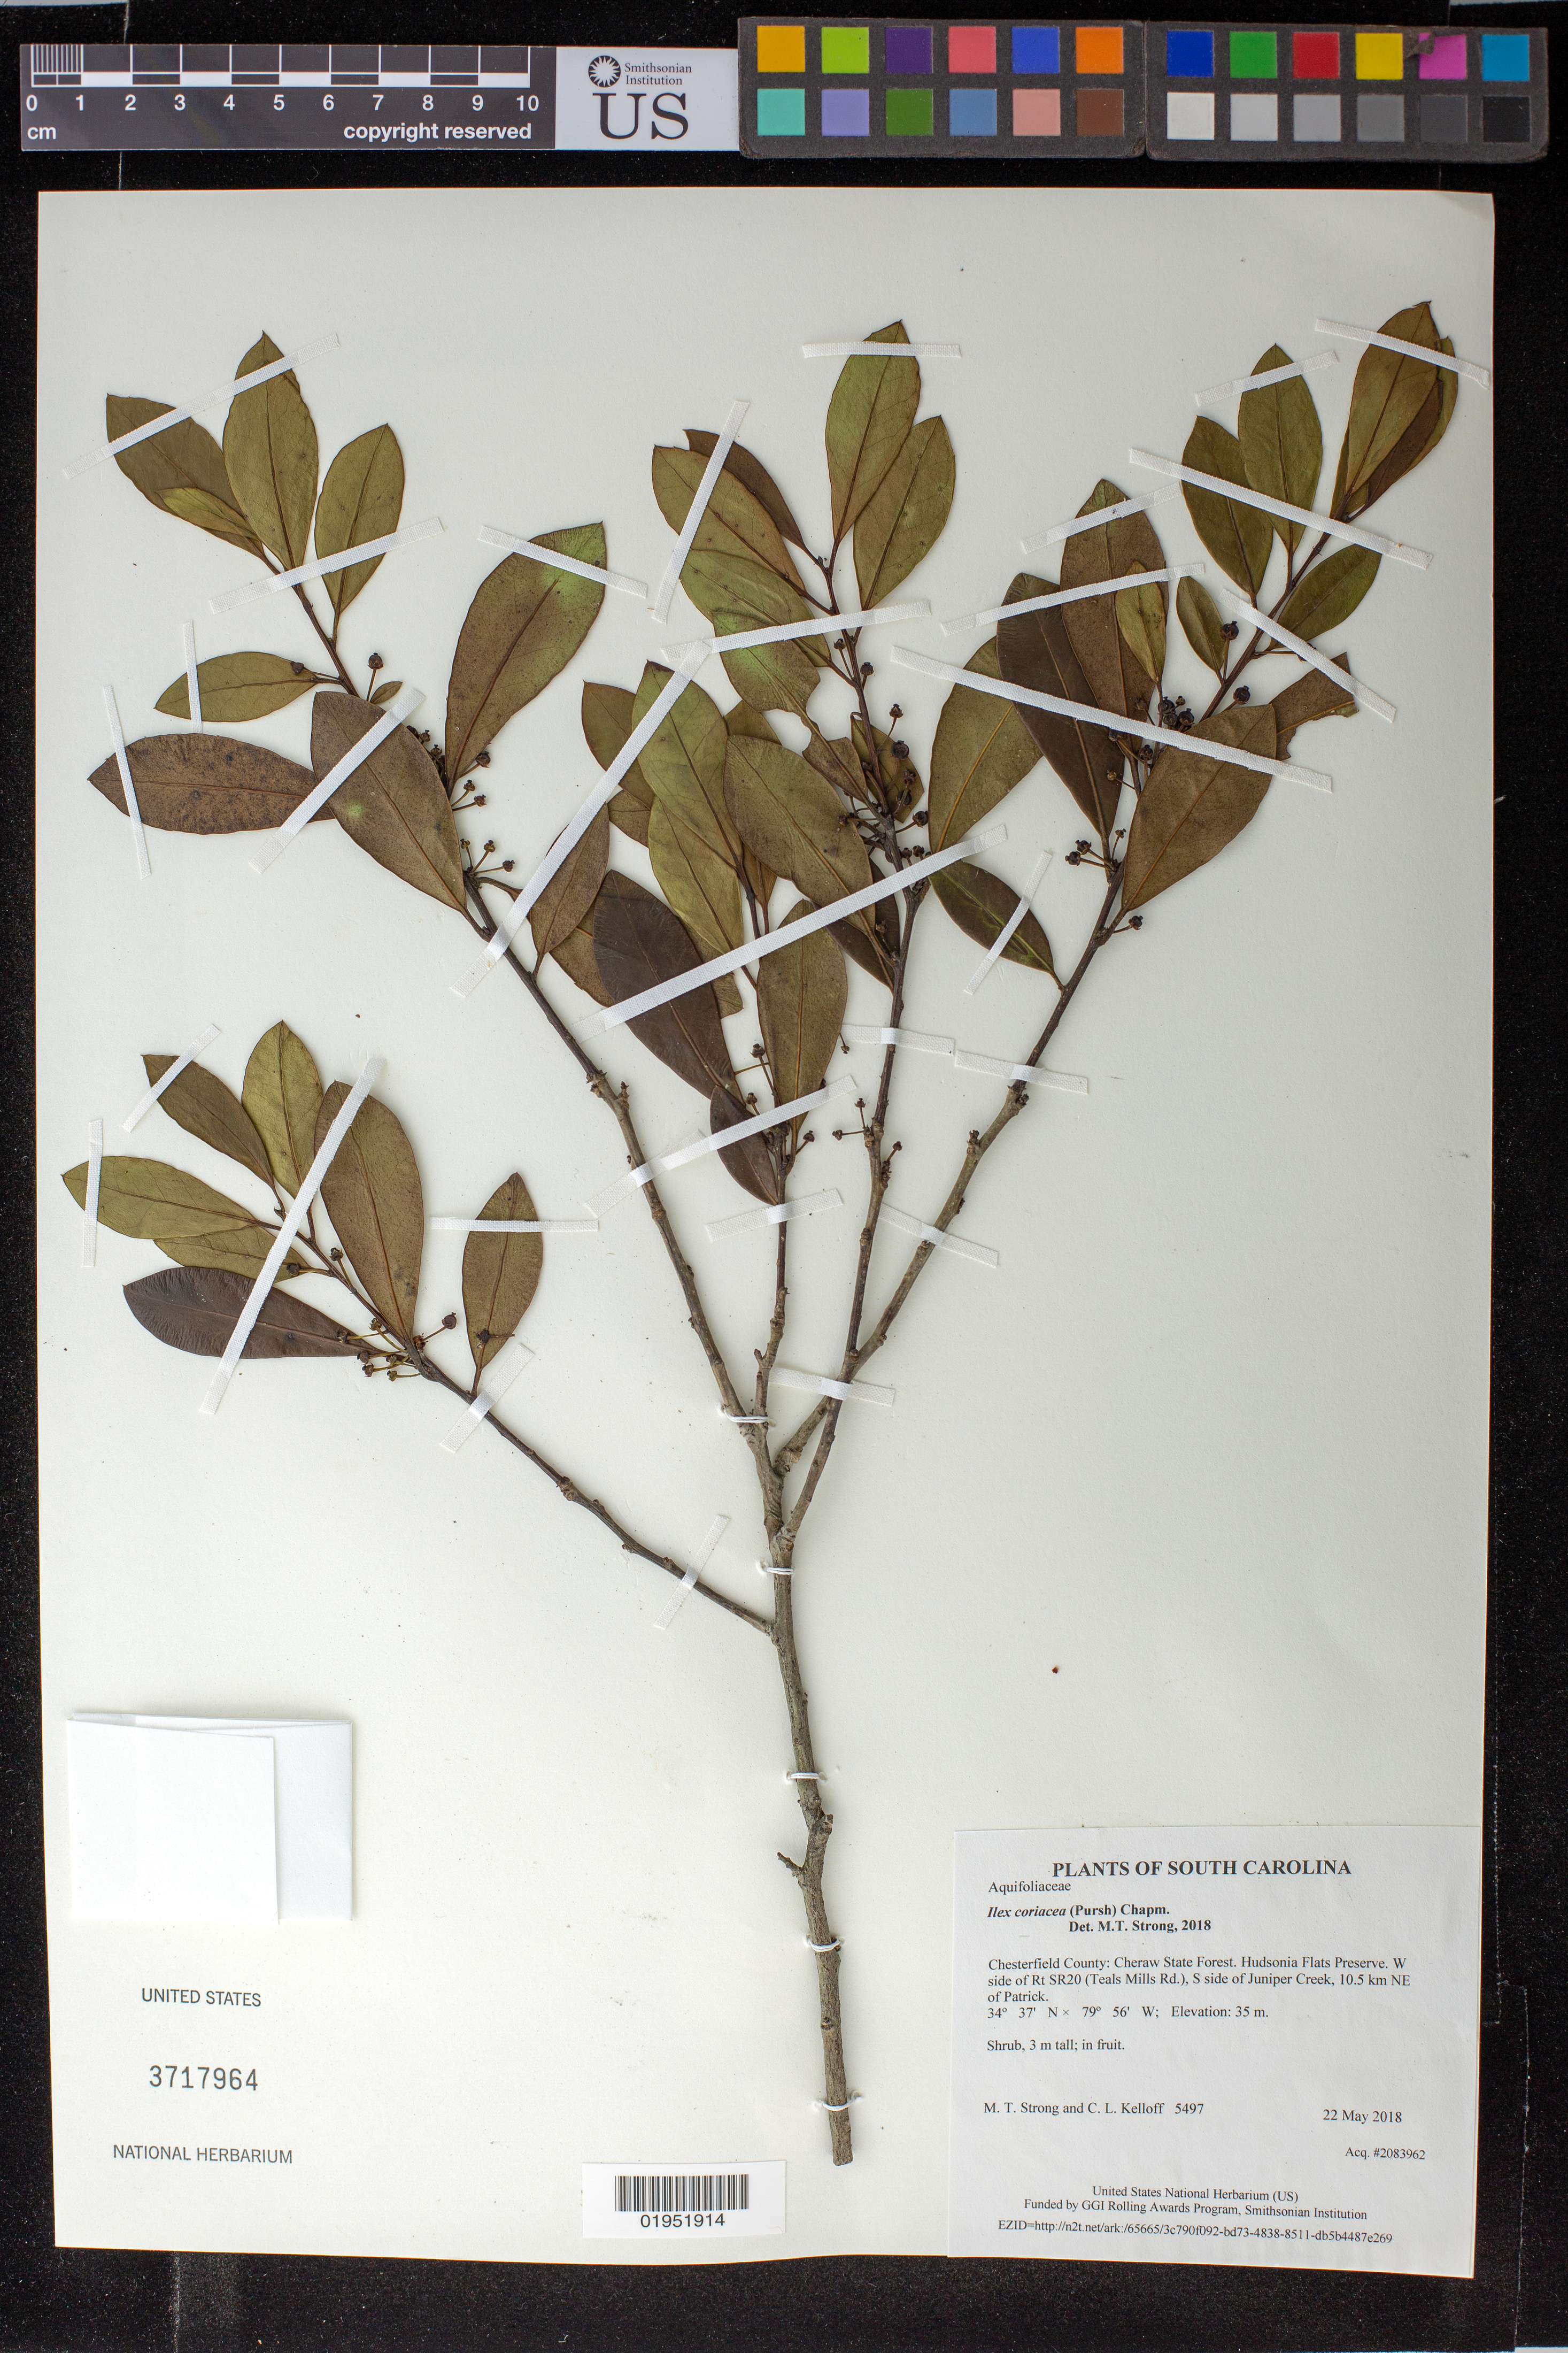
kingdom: Plantae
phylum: Tracheophyta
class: Magnoliopsida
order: Aquifoliales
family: Aquifoliaceae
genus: Ilex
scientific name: Ilex coriacea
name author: (Pursh) Chapm.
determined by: Strong, Mark T., (BOT), Smithsonian Institution - National Museum of Natural History (UNITED STATES)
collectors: M. T. Strong & C. L. Kelloff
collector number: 5497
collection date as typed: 22 May 2018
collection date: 2018-05-22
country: United States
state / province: South Carolina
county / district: Chesterfield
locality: Cheraw State Forest. Hudsonia Flats Preserve. W side of Rt SR20 (Teals Mills Rd.), S side of Juniper Creek, 10.5 km NE of Patrick.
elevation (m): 35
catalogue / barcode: US 3717964